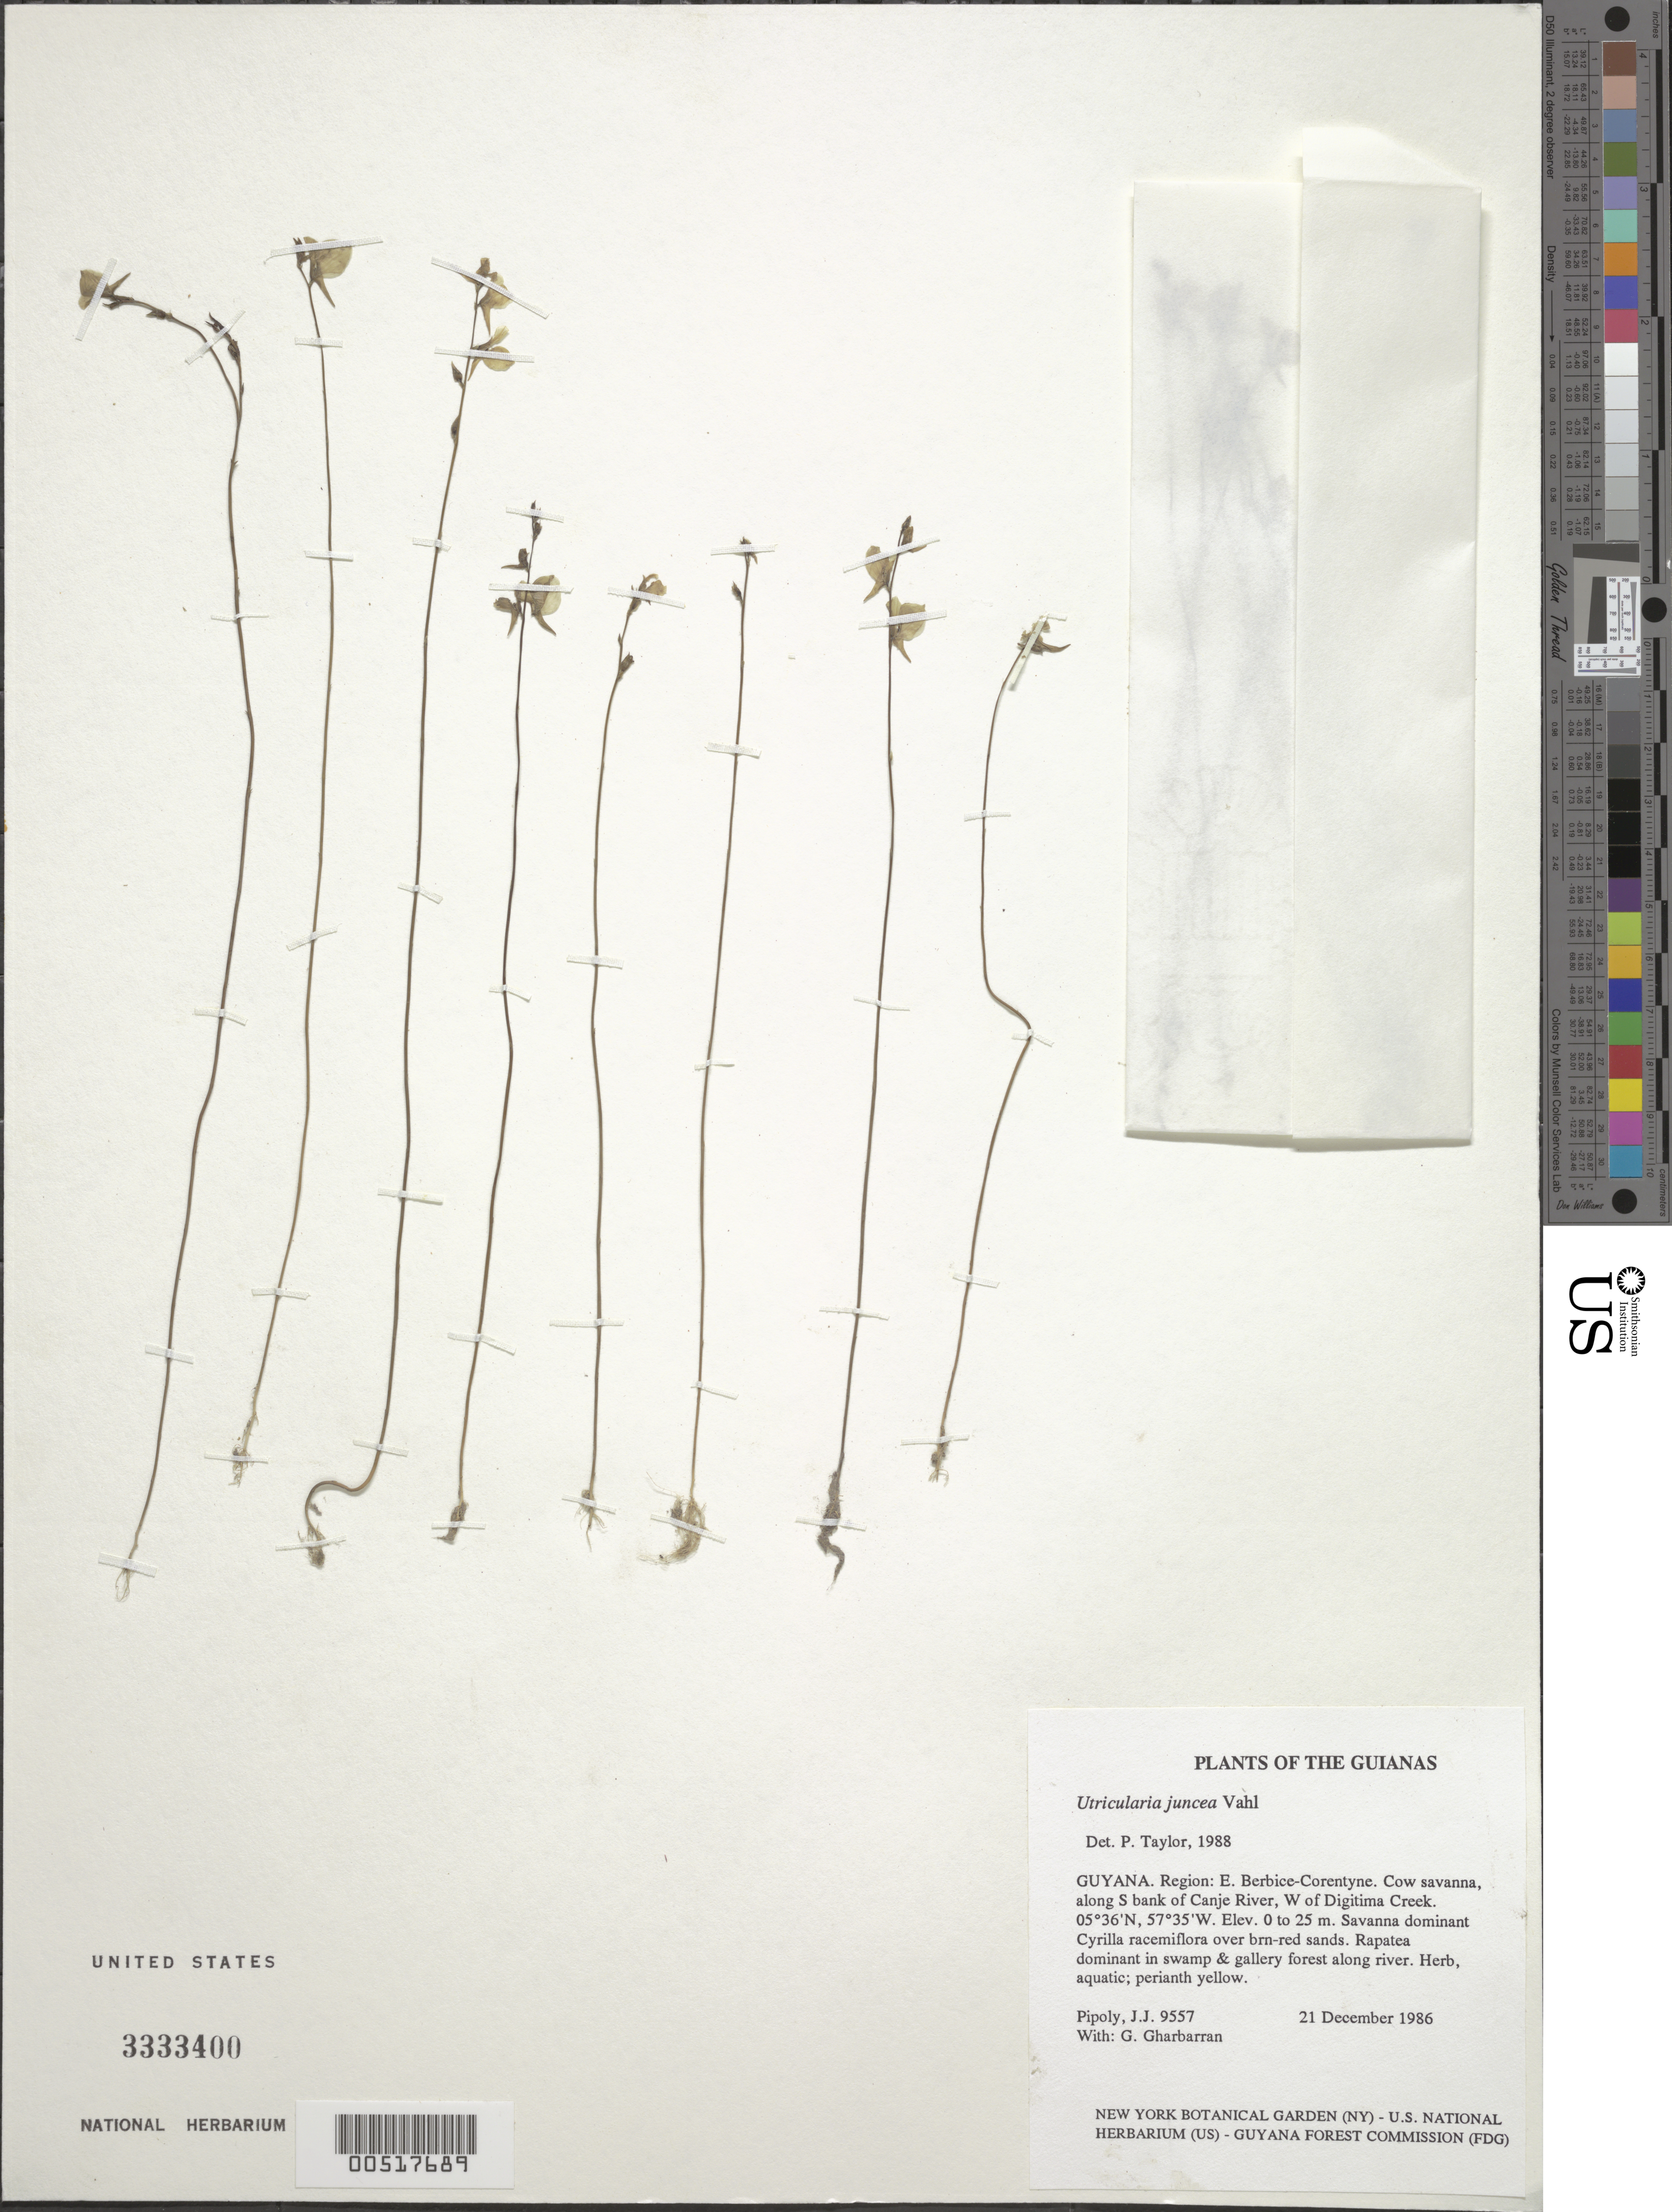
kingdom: Plantae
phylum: Tracheophyta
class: Magnoliopsida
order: Lamiales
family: Lentibulariaceae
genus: Utricularia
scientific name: Utricularia juncea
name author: Vahl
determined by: Taylor, P.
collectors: J. J. Pipoly & G. Gharbarran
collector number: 9557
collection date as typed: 21 December 1986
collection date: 1986-12-21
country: Guyana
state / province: E. Berbice-Corentyne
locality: Cow savanna, along S bank of Canje River, W of Digitima Creek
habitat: Savanna dominant Cyrilla racemiflora over brn-red sands. Rapatea dominant in swamp & gallery forest along river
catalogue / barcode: US 3333400